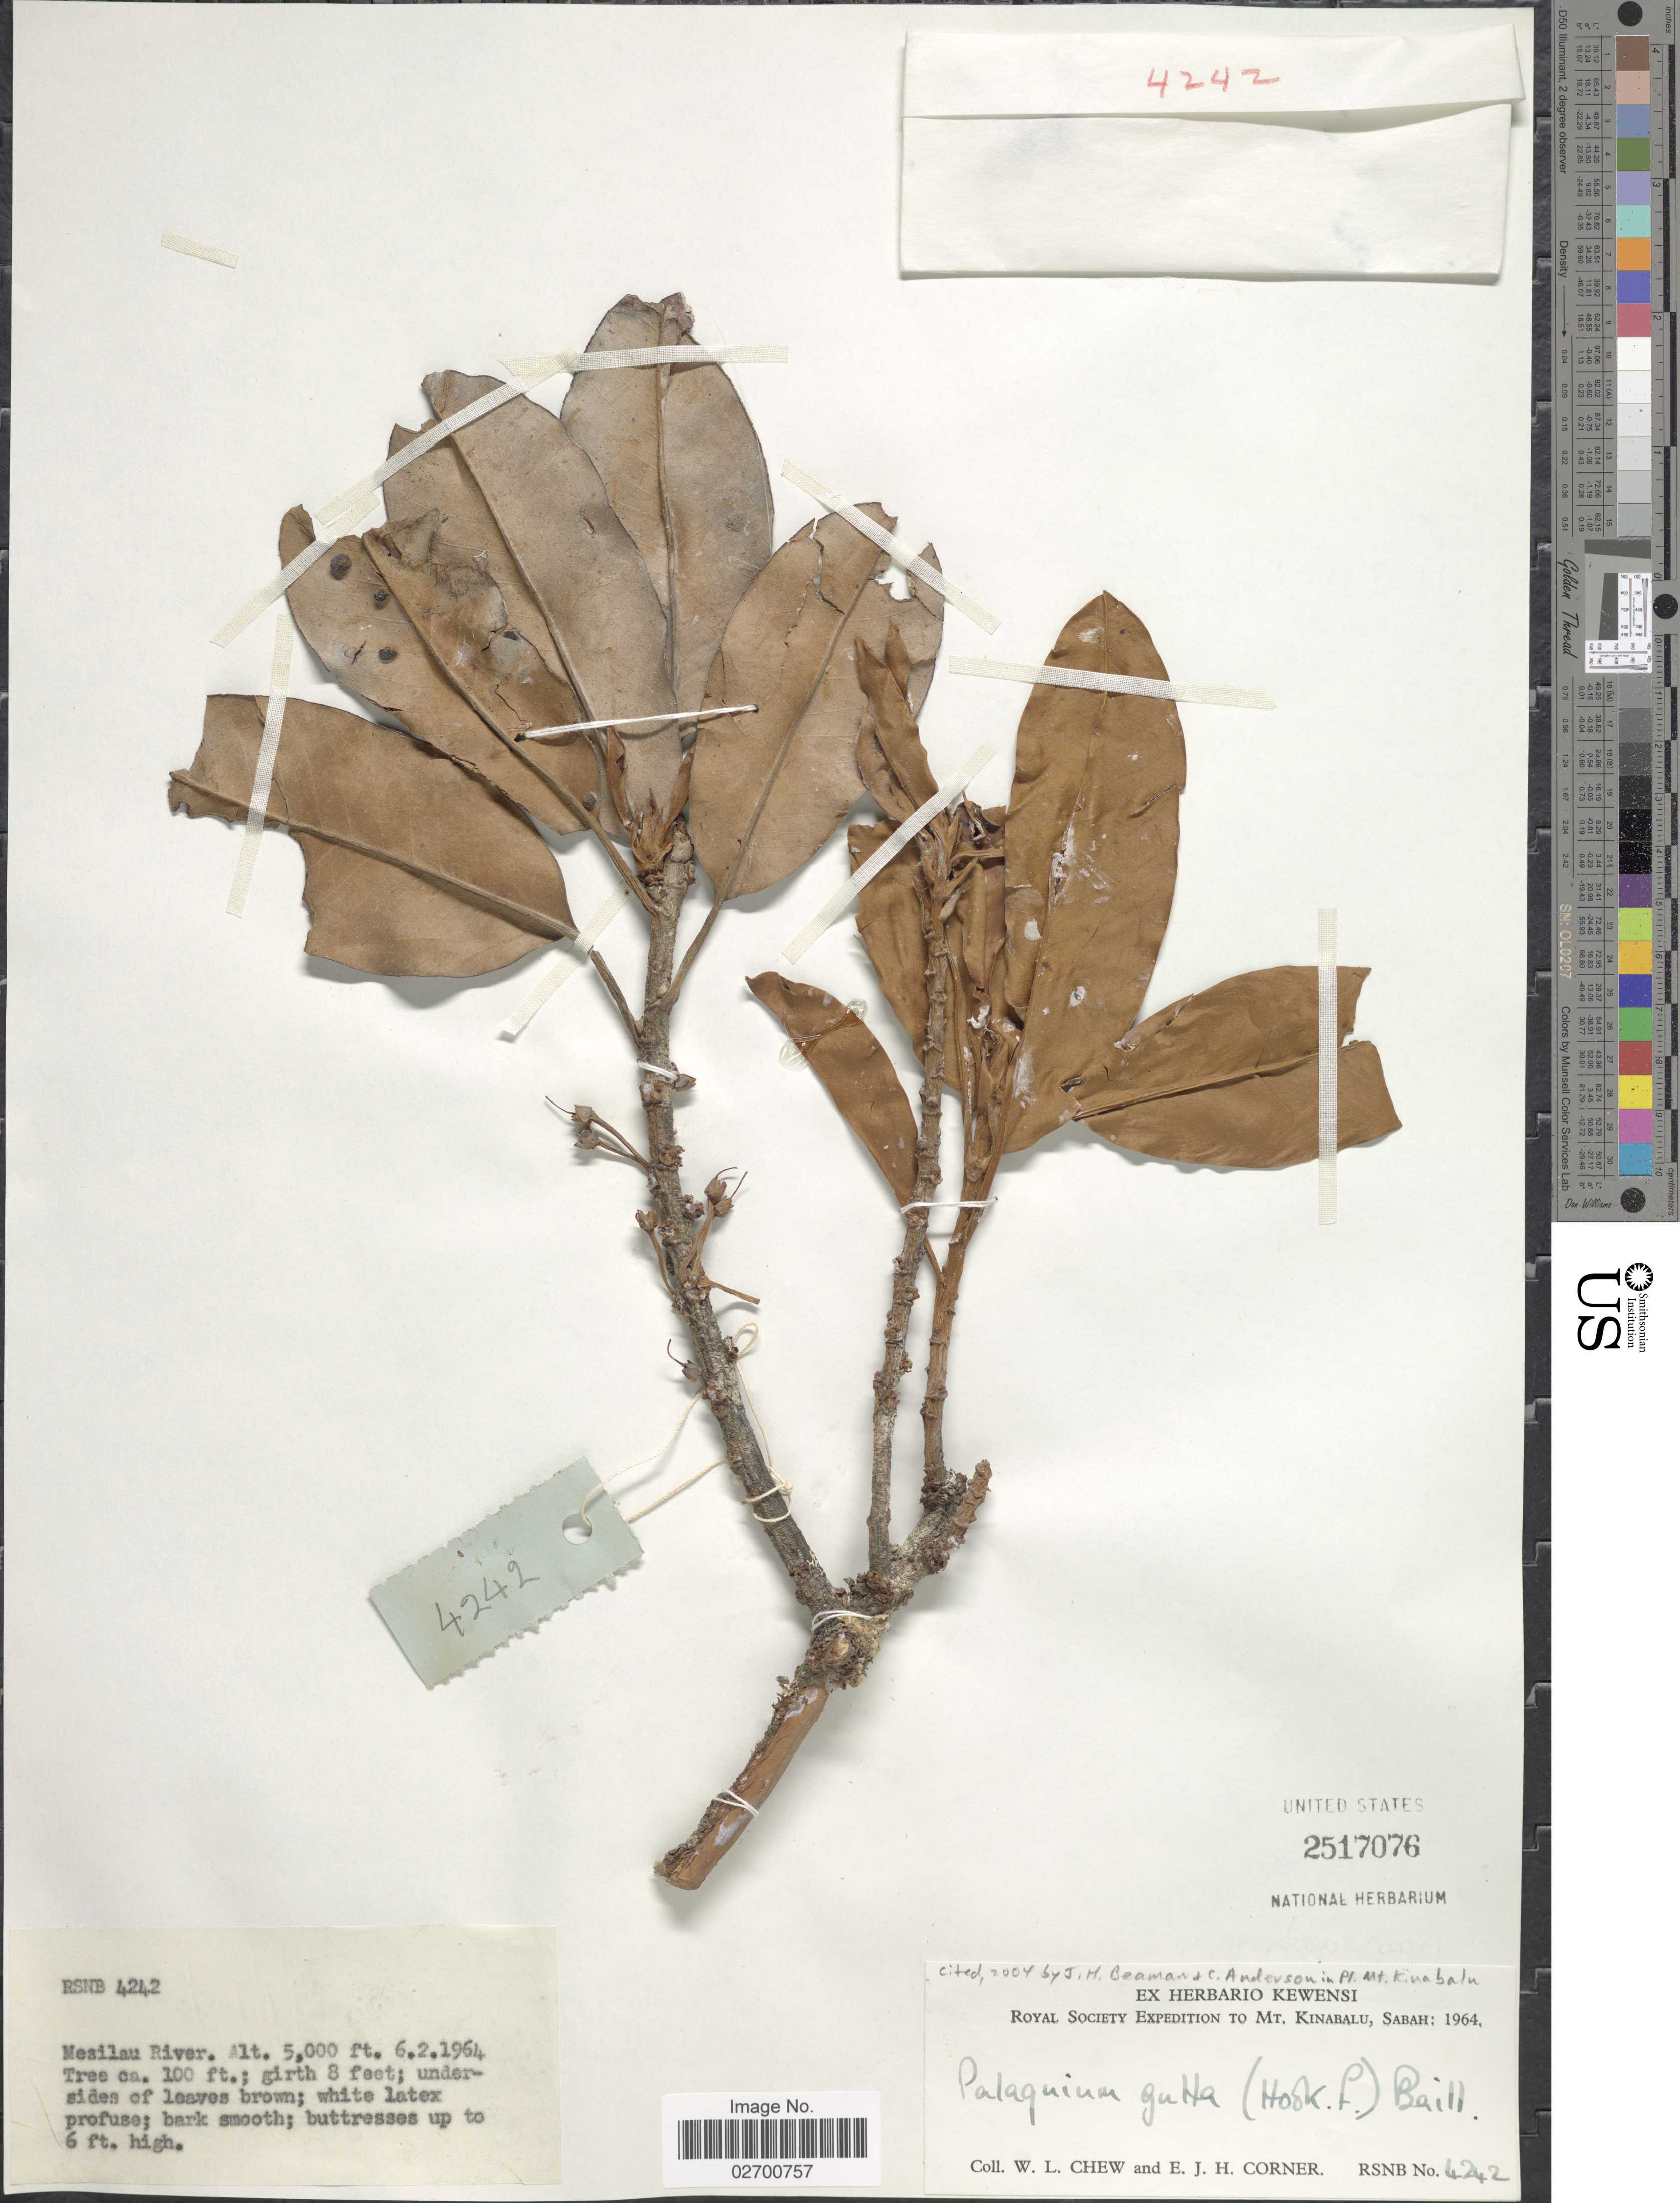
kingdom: Plantae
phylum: Tracheophyta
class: Magnoliopsida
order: Ericales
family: Sapotaceae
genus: Palaquium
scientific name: Palaquium gutta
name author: (Hook.) Baill.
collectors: W. Chew & E. Corner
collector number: RSNB4242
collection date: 1964-02-06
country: Malaysia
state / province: Sabah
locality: Mt. Kinabalu, Sabah. Mesilau River,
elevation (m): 1524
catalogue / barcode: US 2517076